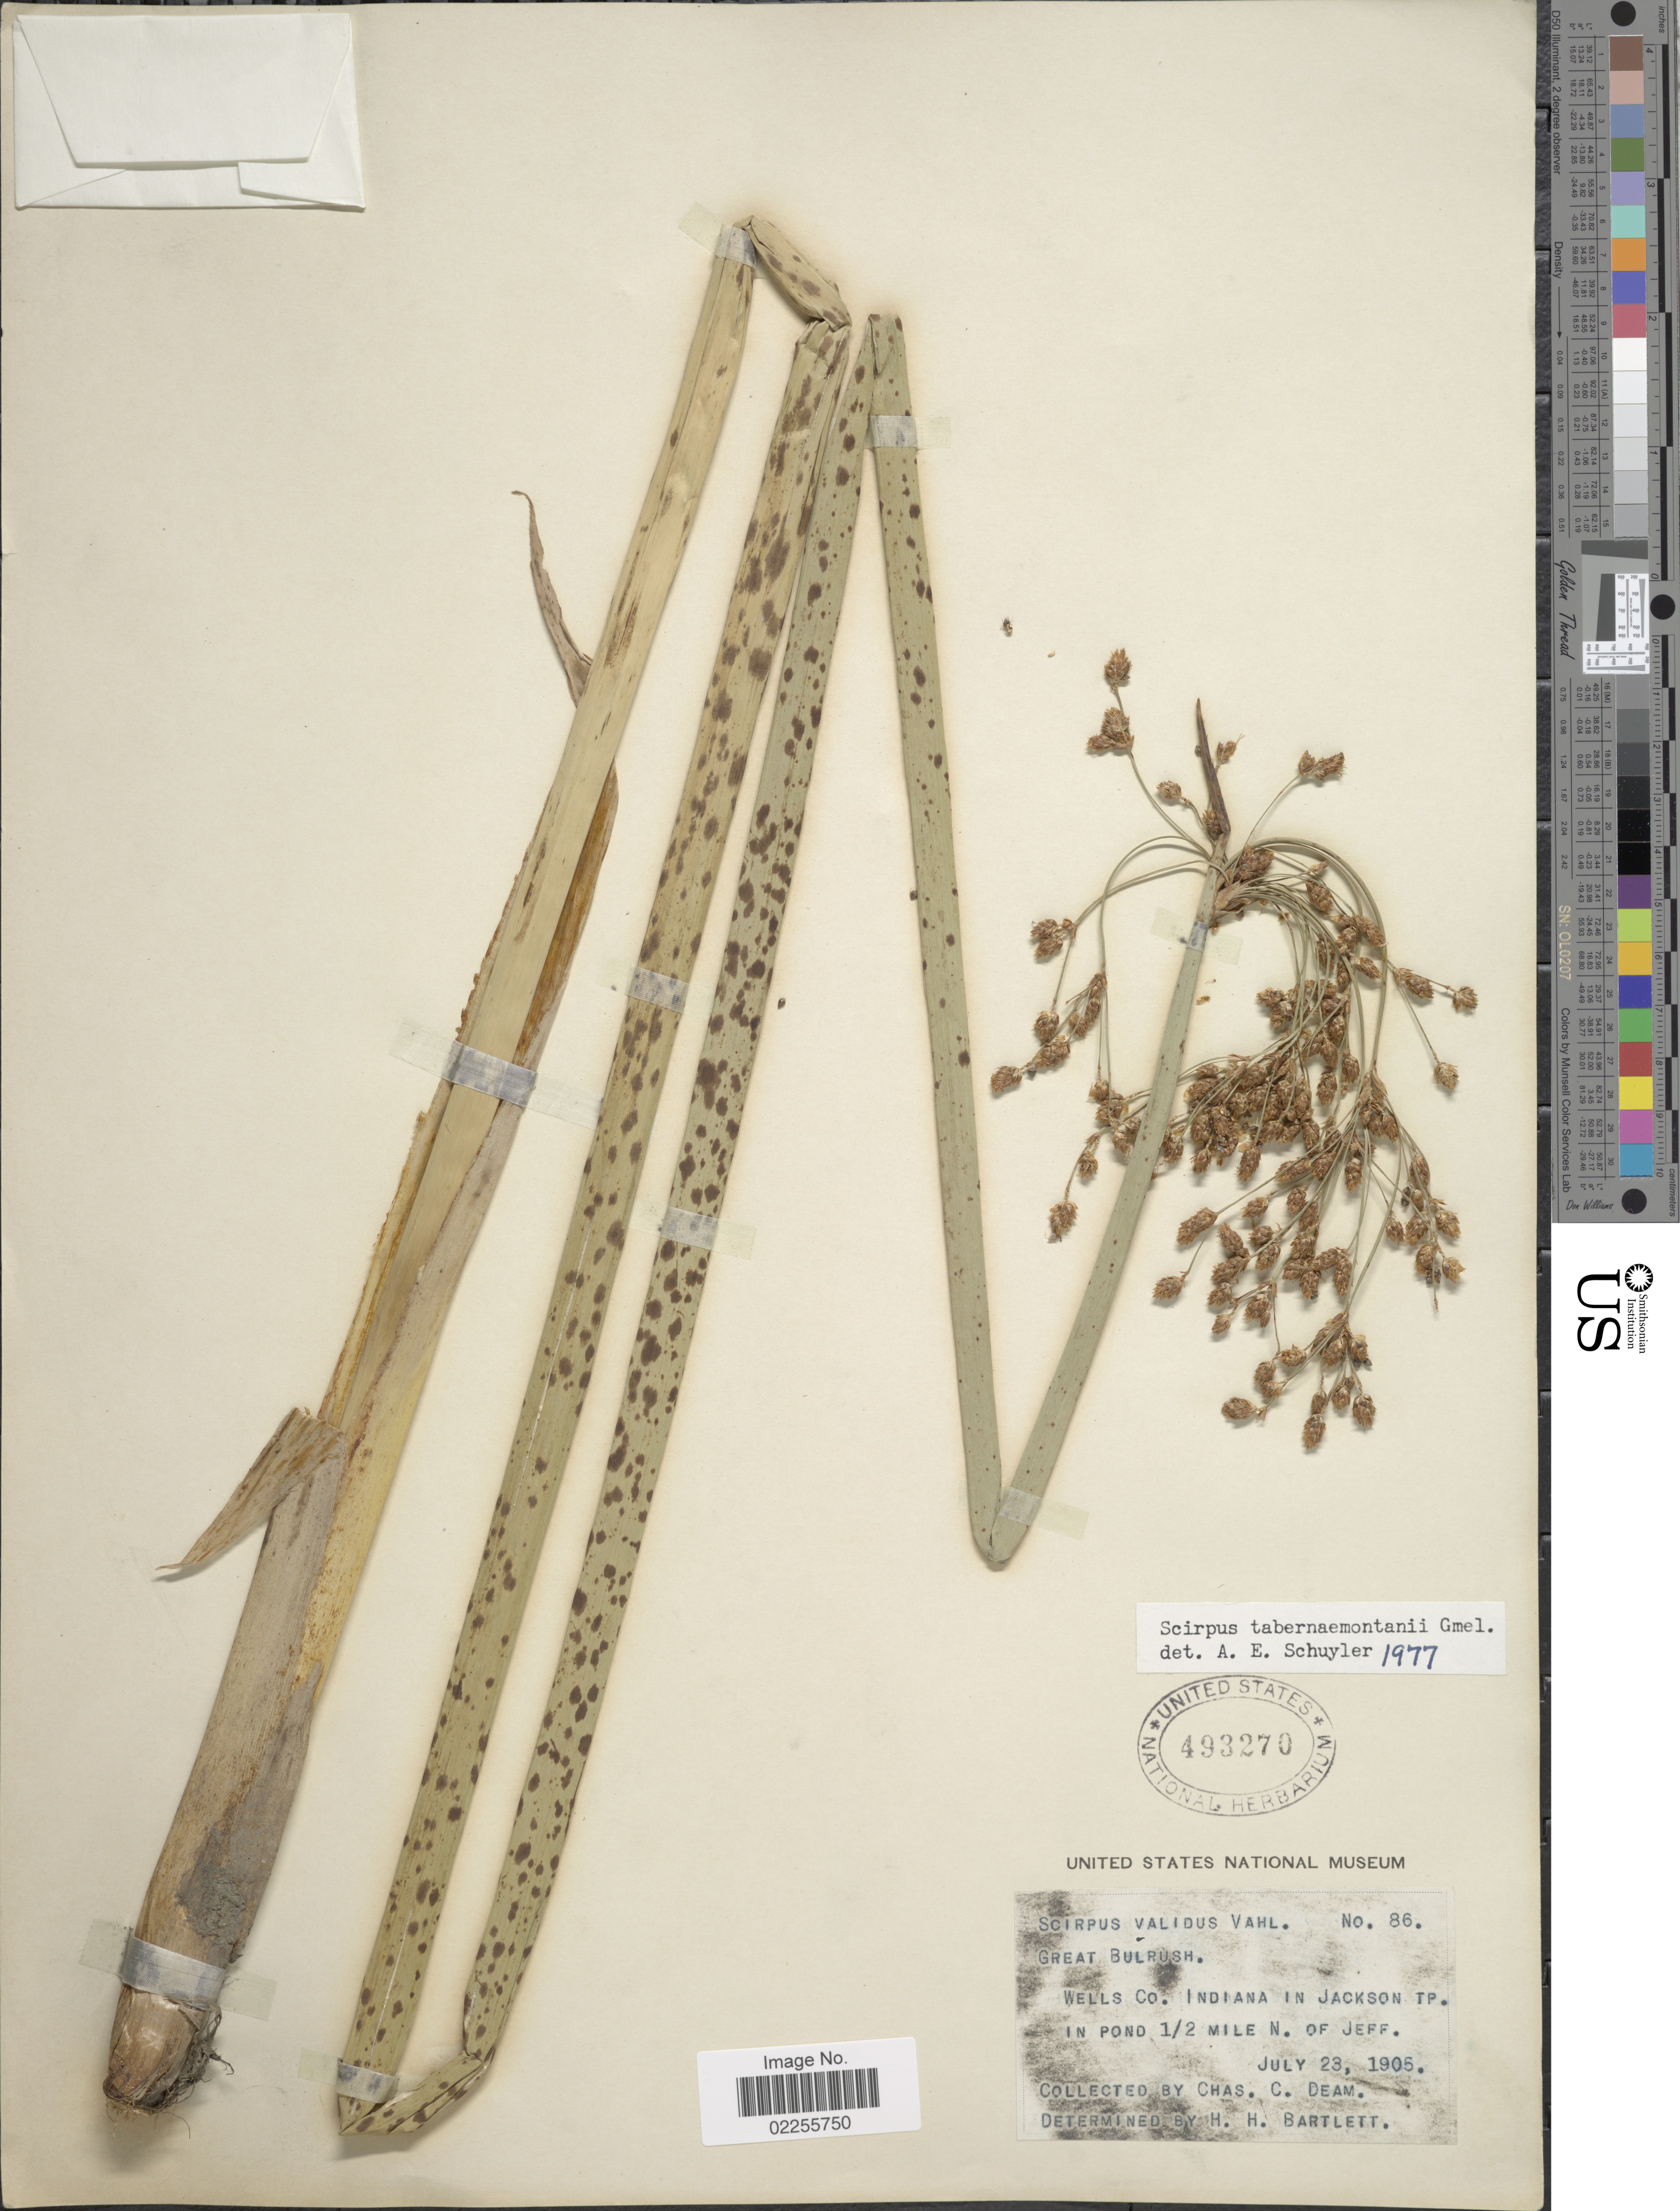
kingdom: Plantae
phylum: Tracheophyta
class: Liliopsida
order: Poales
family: Cyperaceae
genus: Schoenoplectus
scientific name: Schoenoplectus tabernaemontani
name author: (C.C. Gmel.) Palla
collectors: C. C. Deam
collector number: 86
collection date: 1905-07-28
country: United States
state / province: Indiana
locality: Great Bulrush, Wells Co. Indiana in Jackson Tp. in pond 1/2 mile N. of Jeff.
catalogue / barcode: US 493270